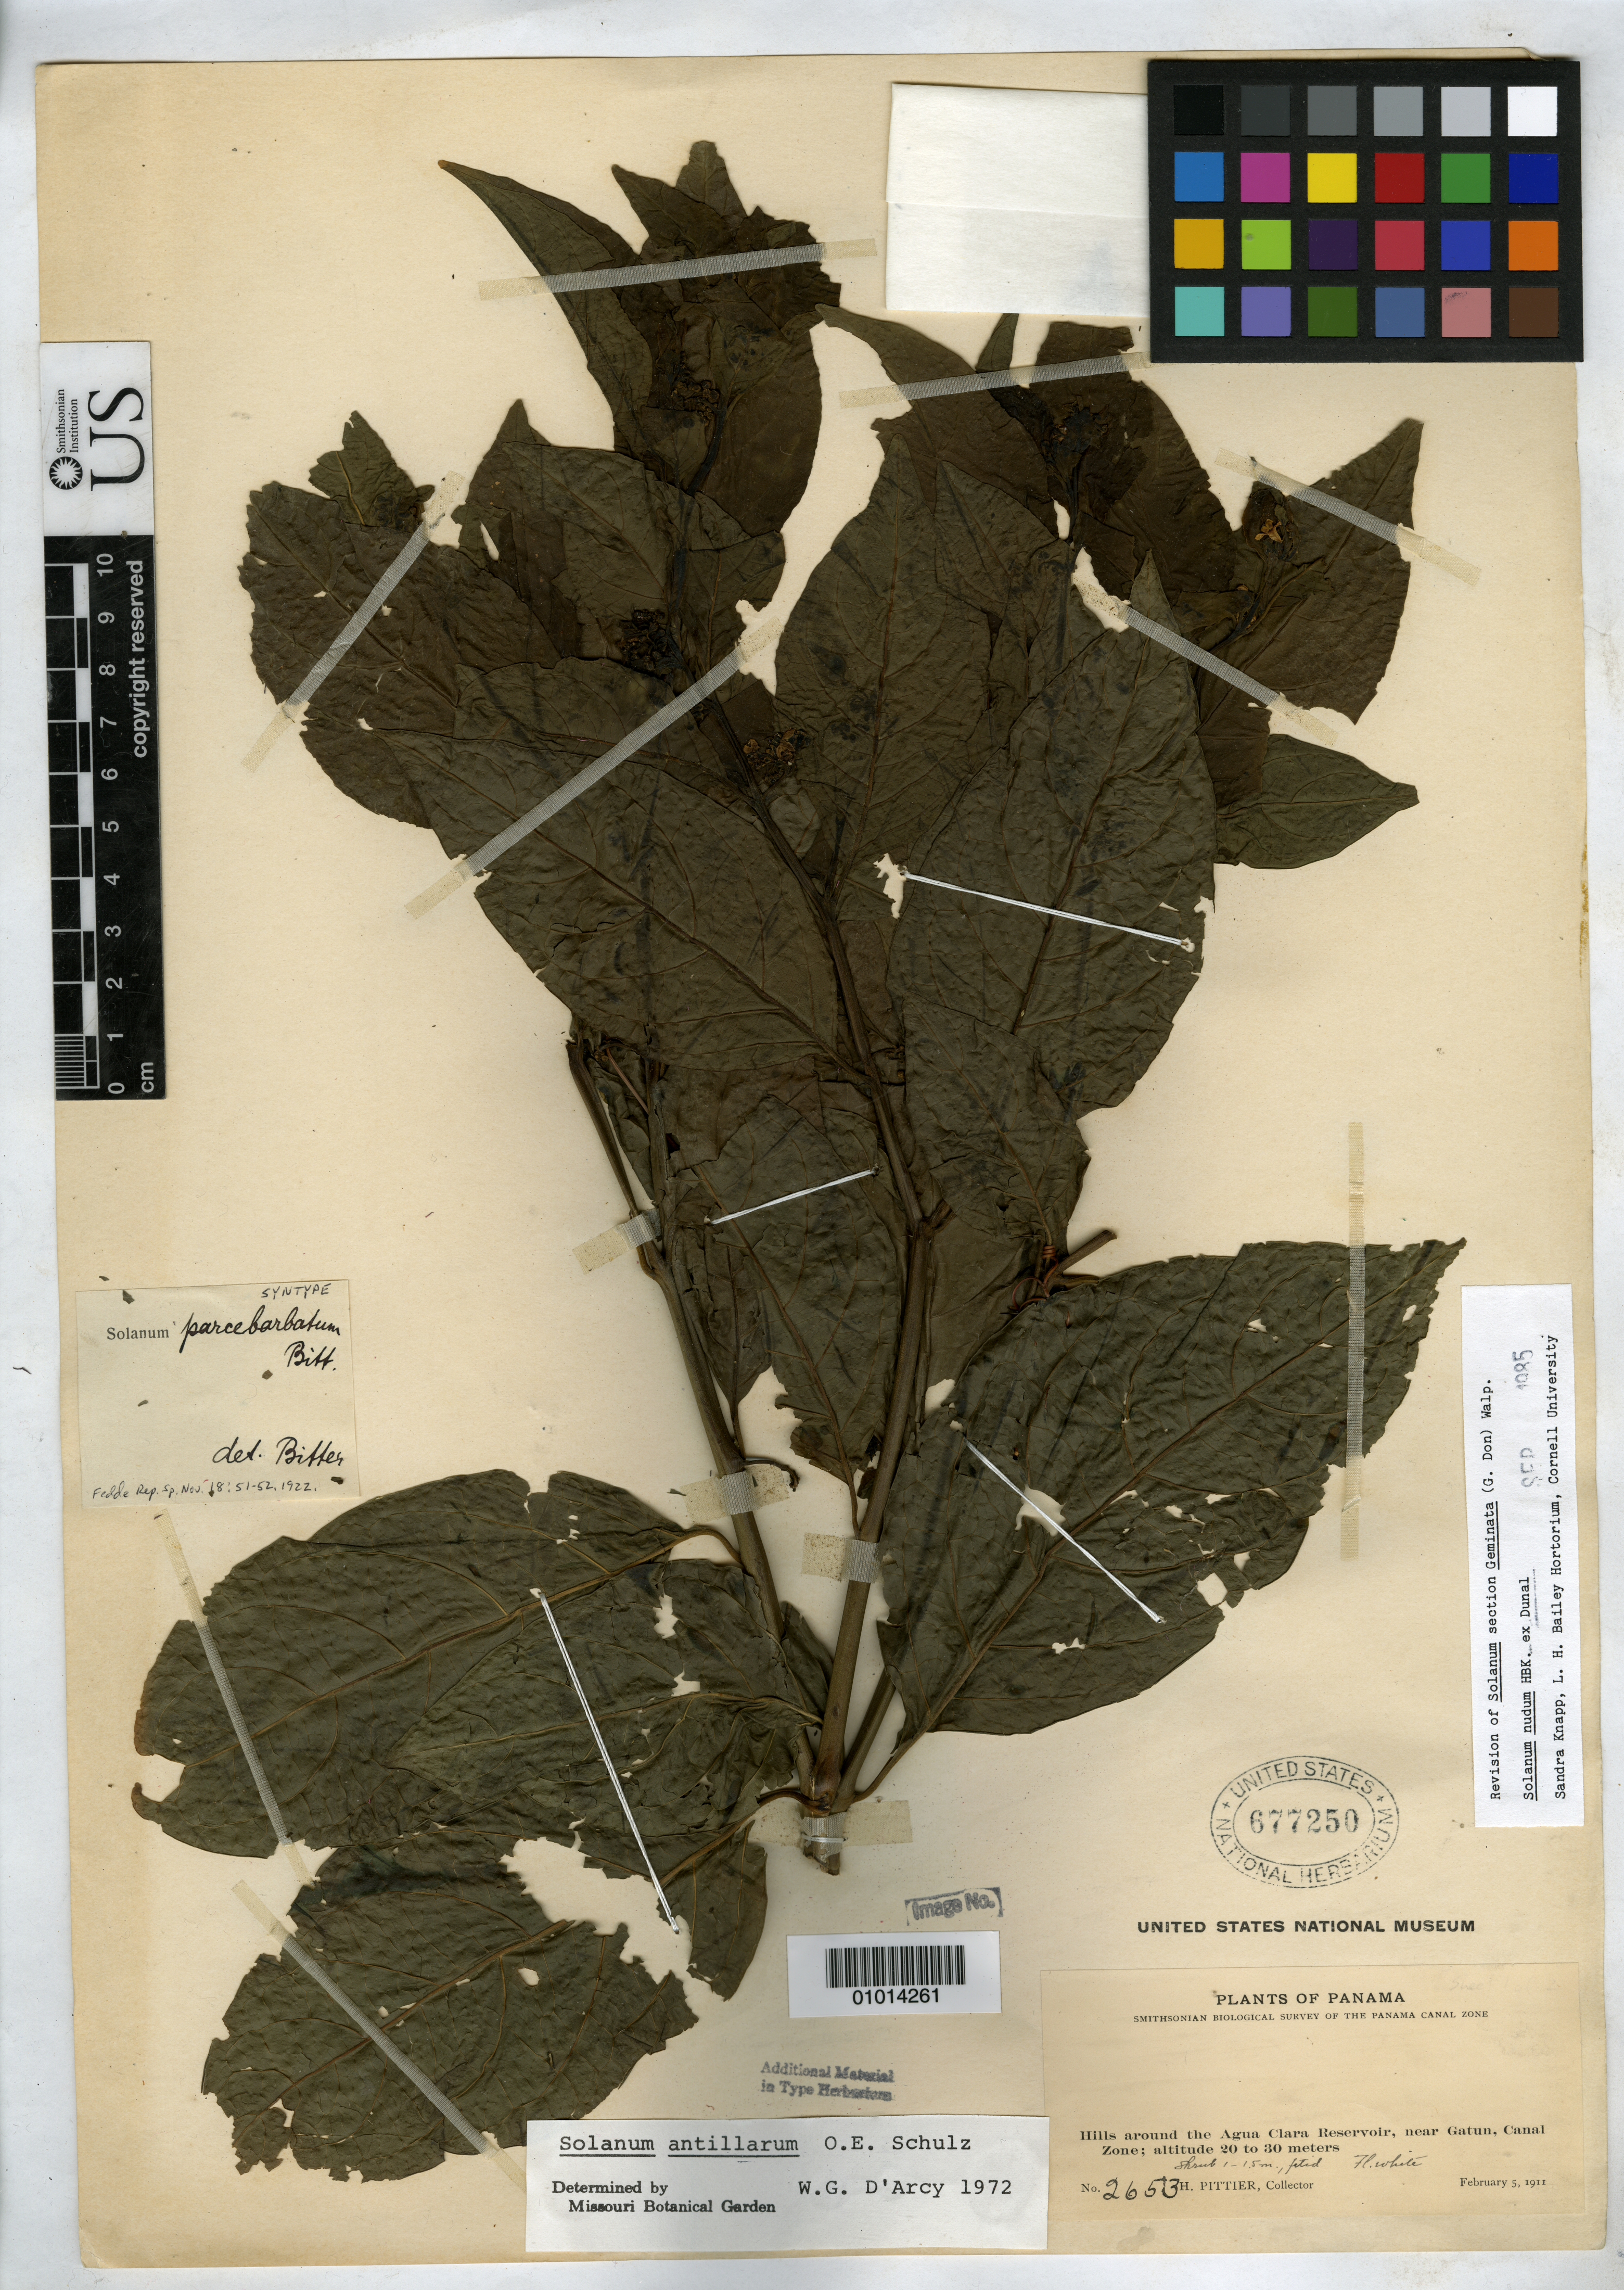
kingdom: Plantae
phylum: Tracheophyta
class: Magnoliopsida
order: Solanales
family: Solanaceae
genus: Solanum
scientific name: Solanum parcebarbatum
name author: Bitter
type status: Syntype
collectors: H. F. Pittier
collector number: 2653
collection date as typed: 05 Feb 1911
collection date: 1911-02-05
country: Panama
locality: Agua Clara Reservoir, near Gatun.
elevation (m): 20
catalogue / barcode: US 677250